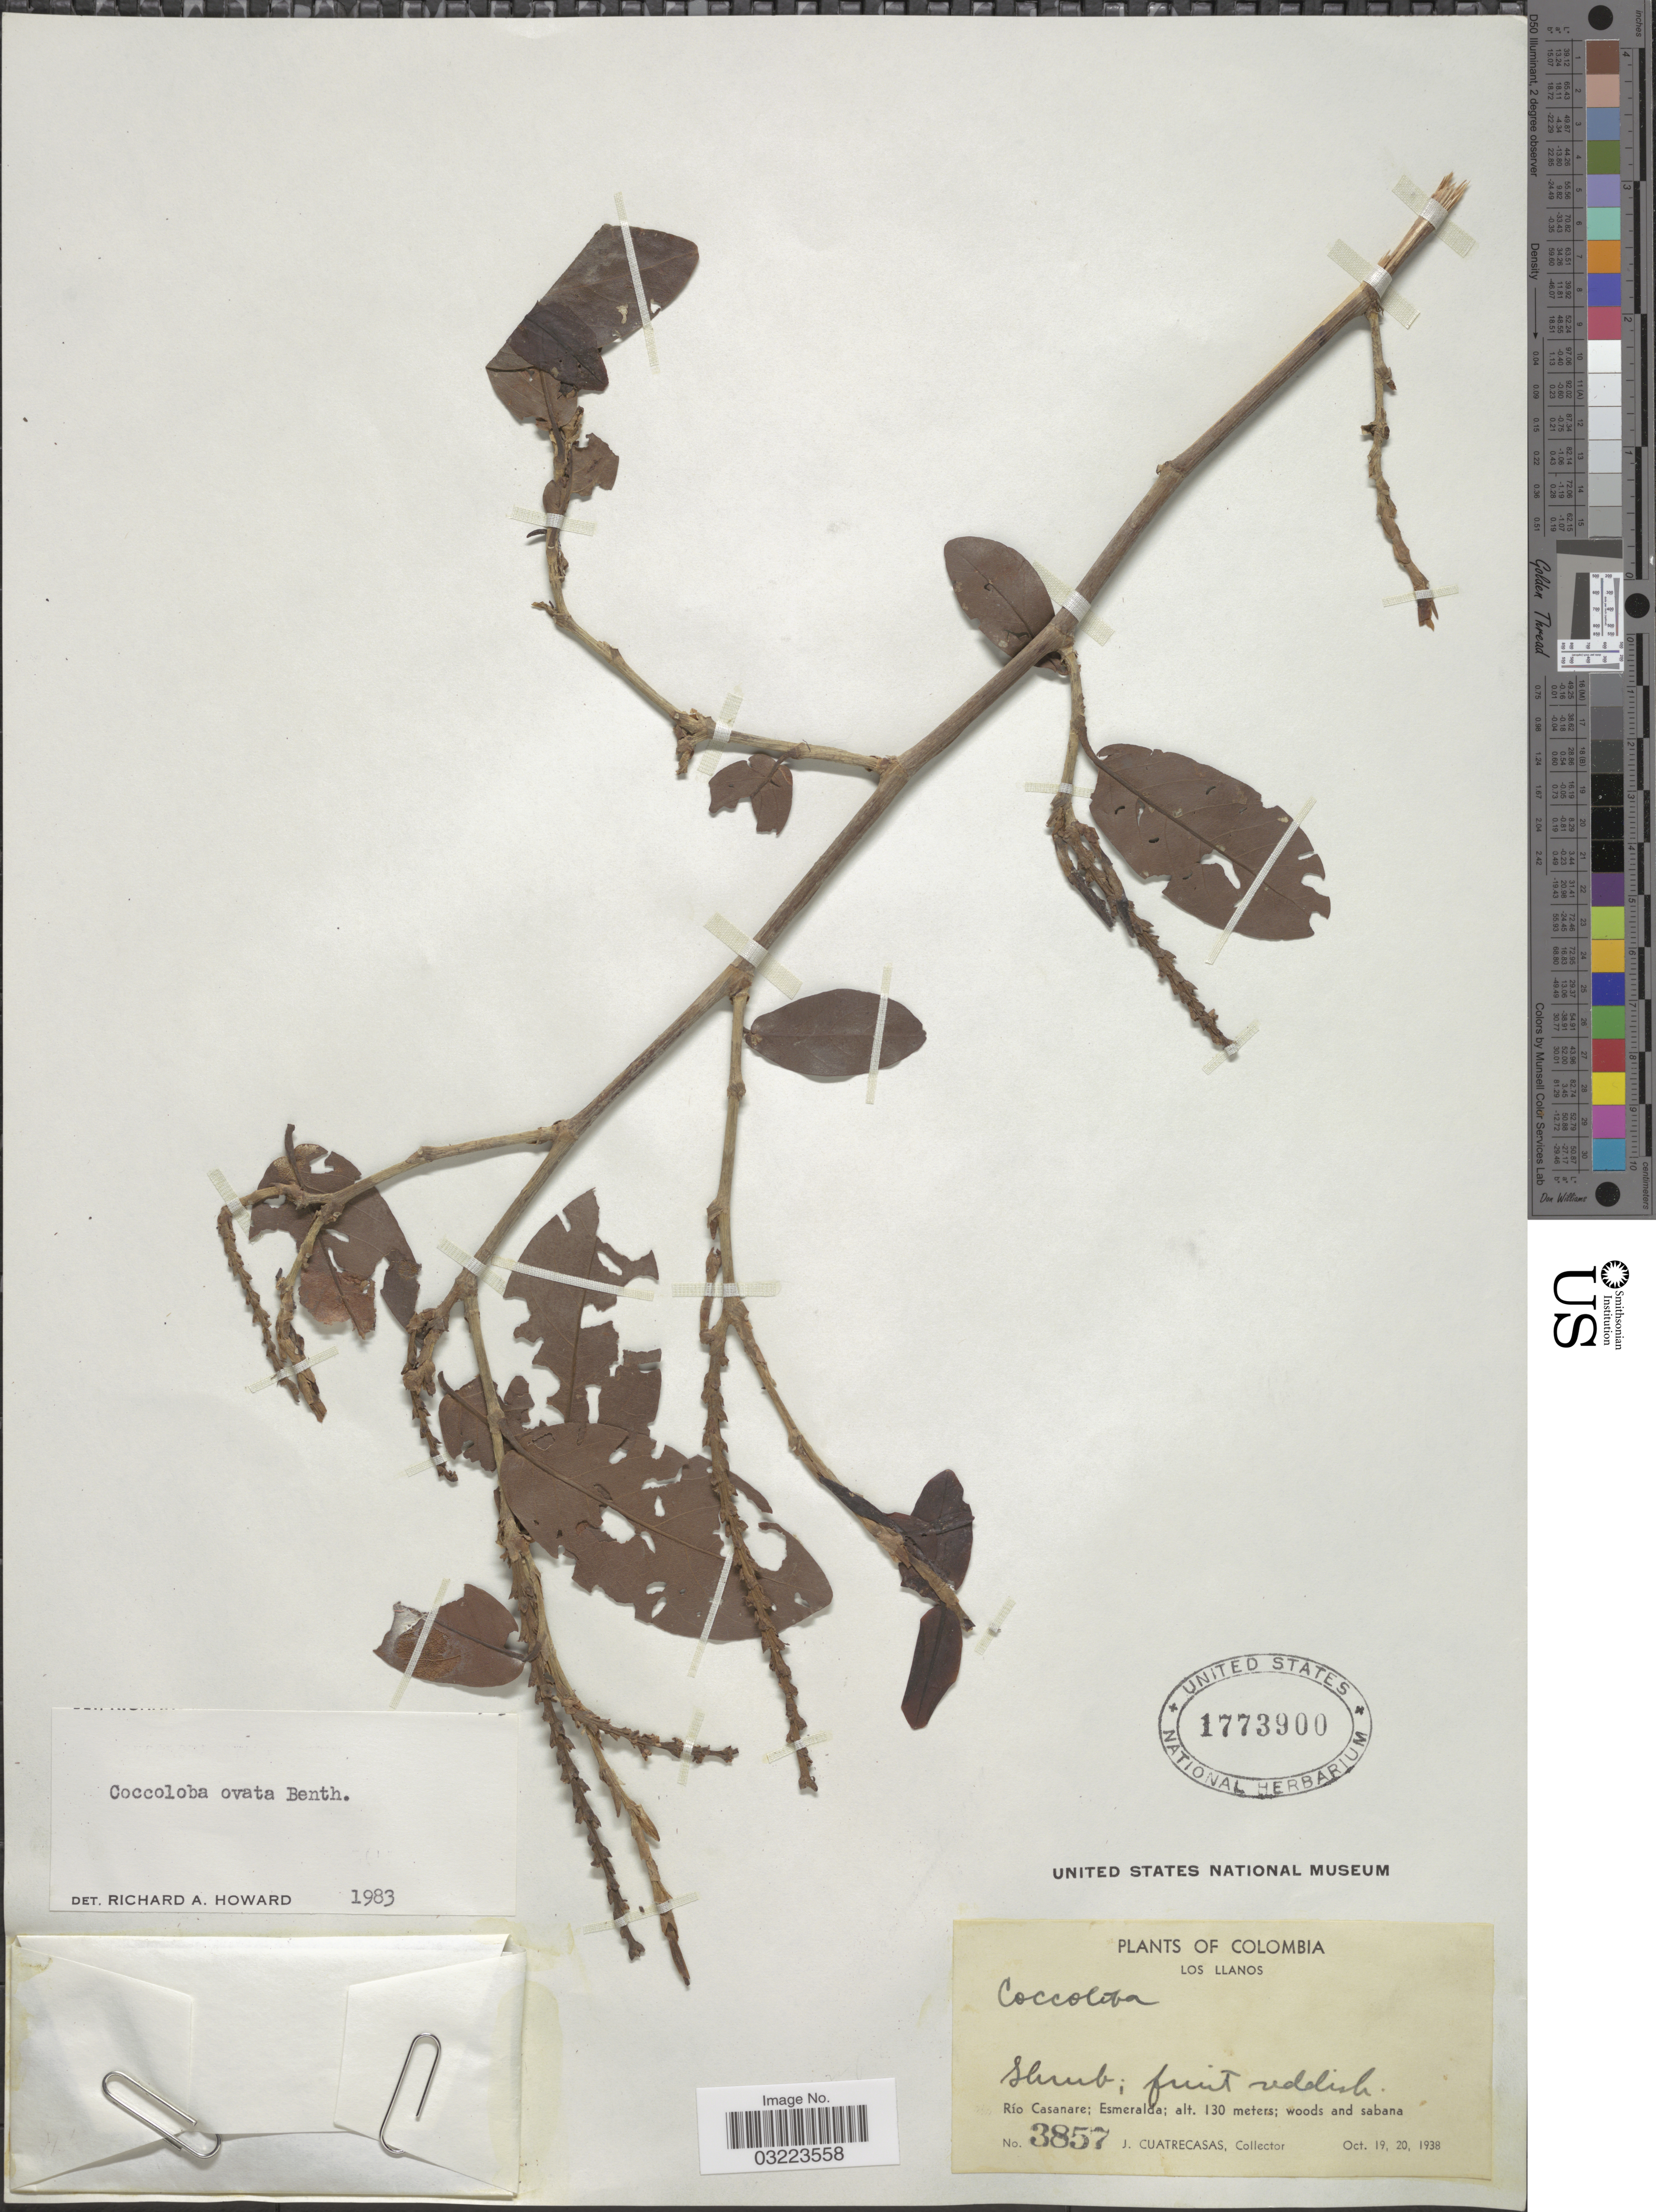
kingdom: Plantae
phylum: Tracheophyta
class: Magnoliopsida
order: Caryophyllales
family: Polygonaceae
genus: Coccoloba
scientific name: Coccoloba ovata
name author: Benth.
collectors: J. Cuatrecasas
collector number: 3857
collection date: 1938-10-19/1938-10-20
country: Colombia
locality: Los Llanos, Río Casanare; Esmeralda.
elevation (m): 130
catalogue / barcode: US 1773900